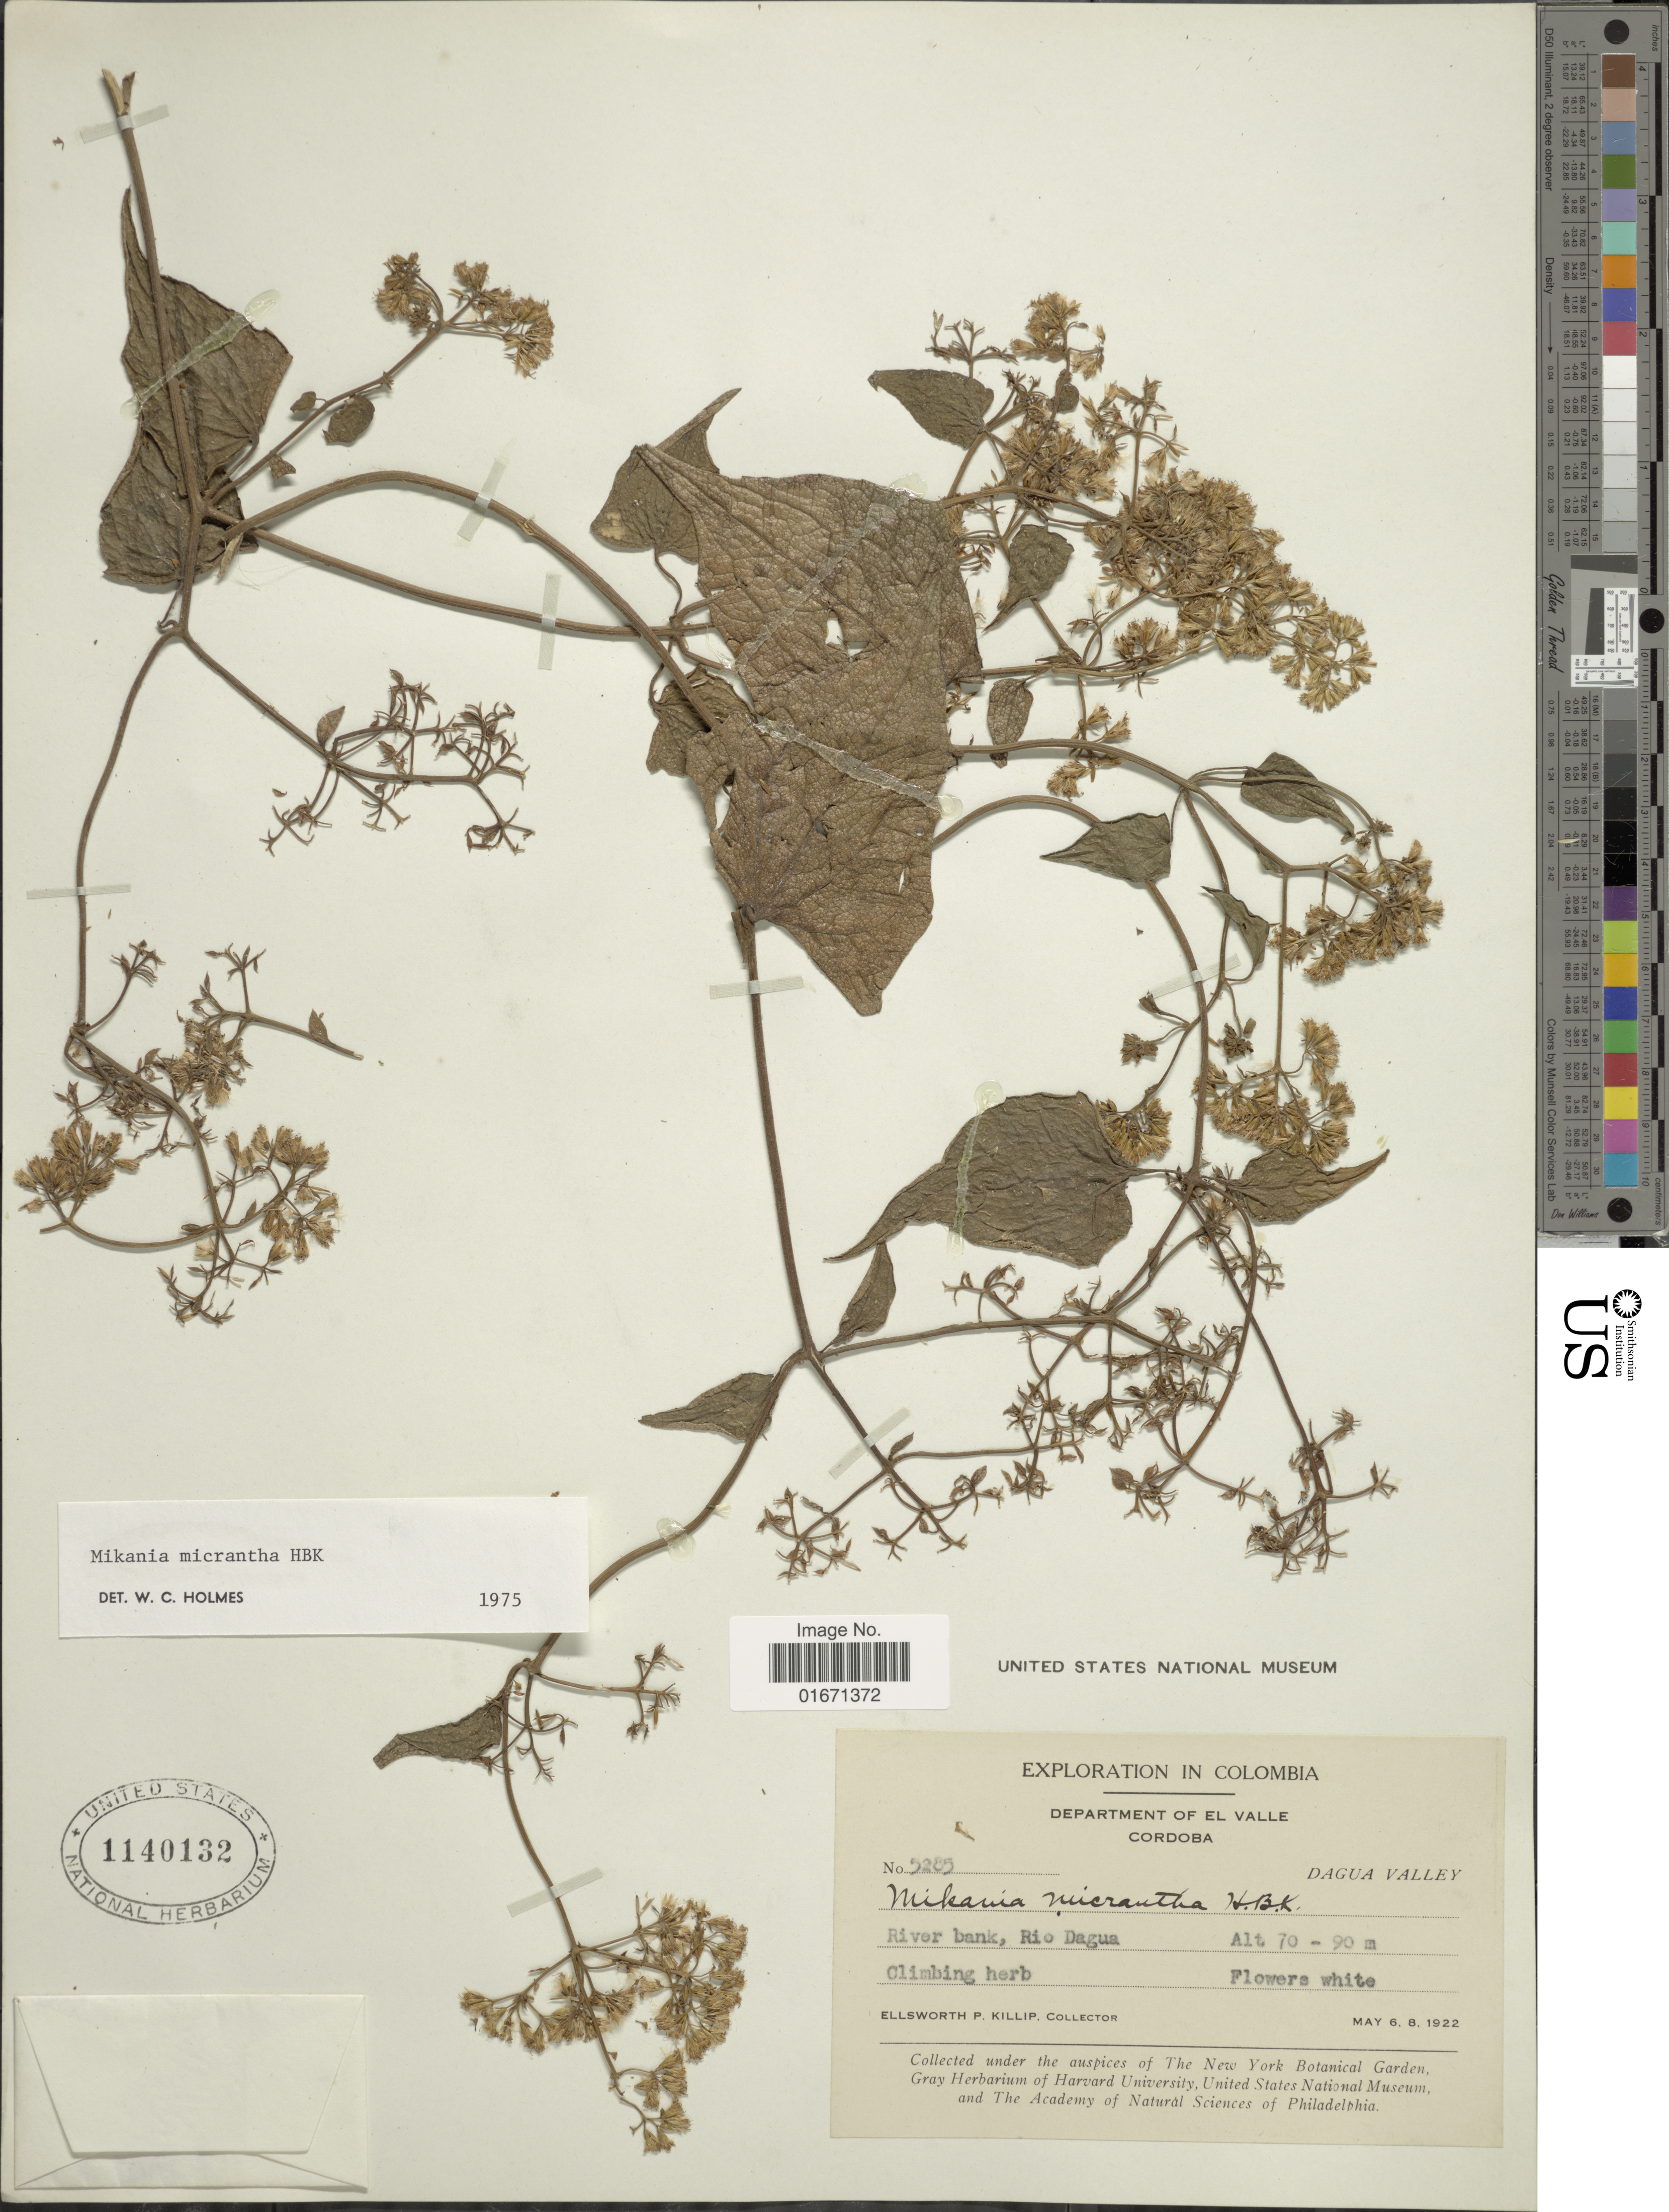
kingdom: Plantae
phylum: Tracheophyta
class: Magnoliopsida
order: Asterales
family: Asteraceae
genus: Mikania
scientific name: Mikania micrantha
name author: Kunth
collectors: F. W. Pennell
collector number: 5285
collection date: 1922-05-06/1922-05-08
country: Colombia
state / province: Valle del Cauca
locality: Department of El Valle, Cordoba, Dagua Valley, River Bank, Rio Dagua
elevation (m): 70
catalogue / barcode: US 1140132